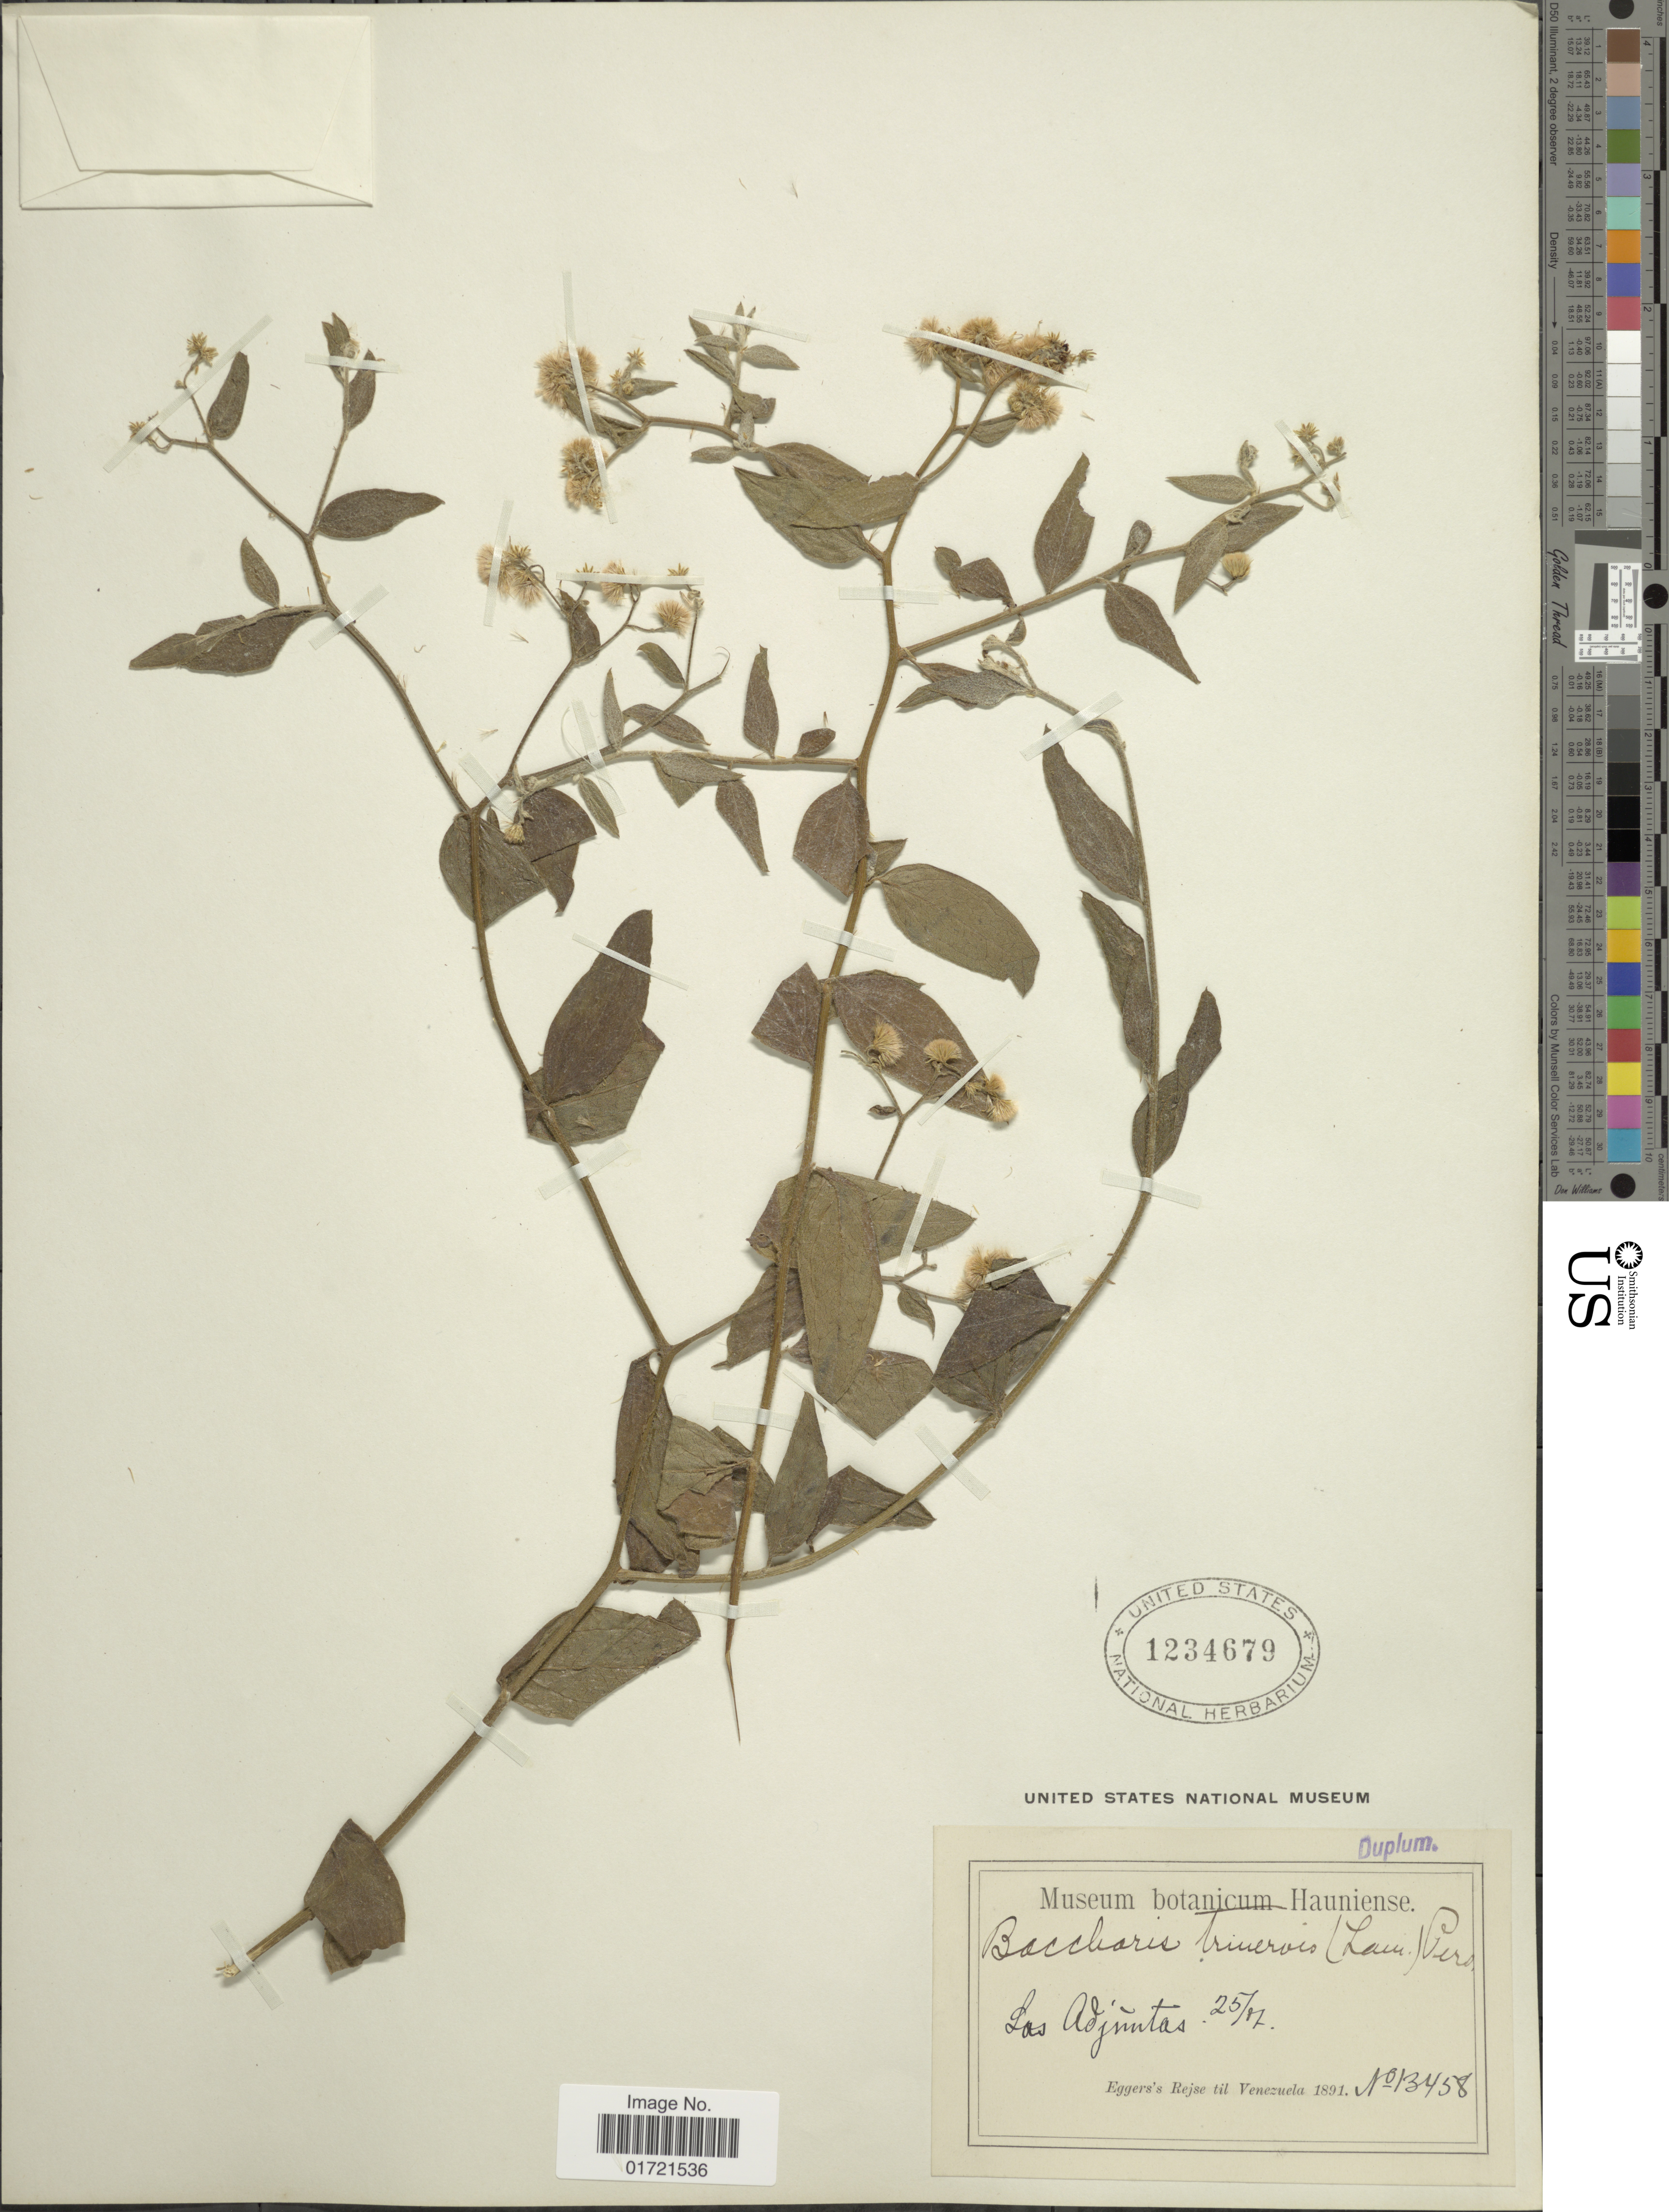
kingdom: Plantae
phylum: Tracheophyta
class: Magnoliopsida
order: Asterales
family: Asteraceae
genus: Baccharis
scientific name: Baccharis trinervis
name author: (Lam.) Pers.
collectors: -. Eggers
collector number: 13458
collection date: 1891-07-25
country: Venezuela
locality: Los Adjuntas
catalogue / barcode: US 1234679